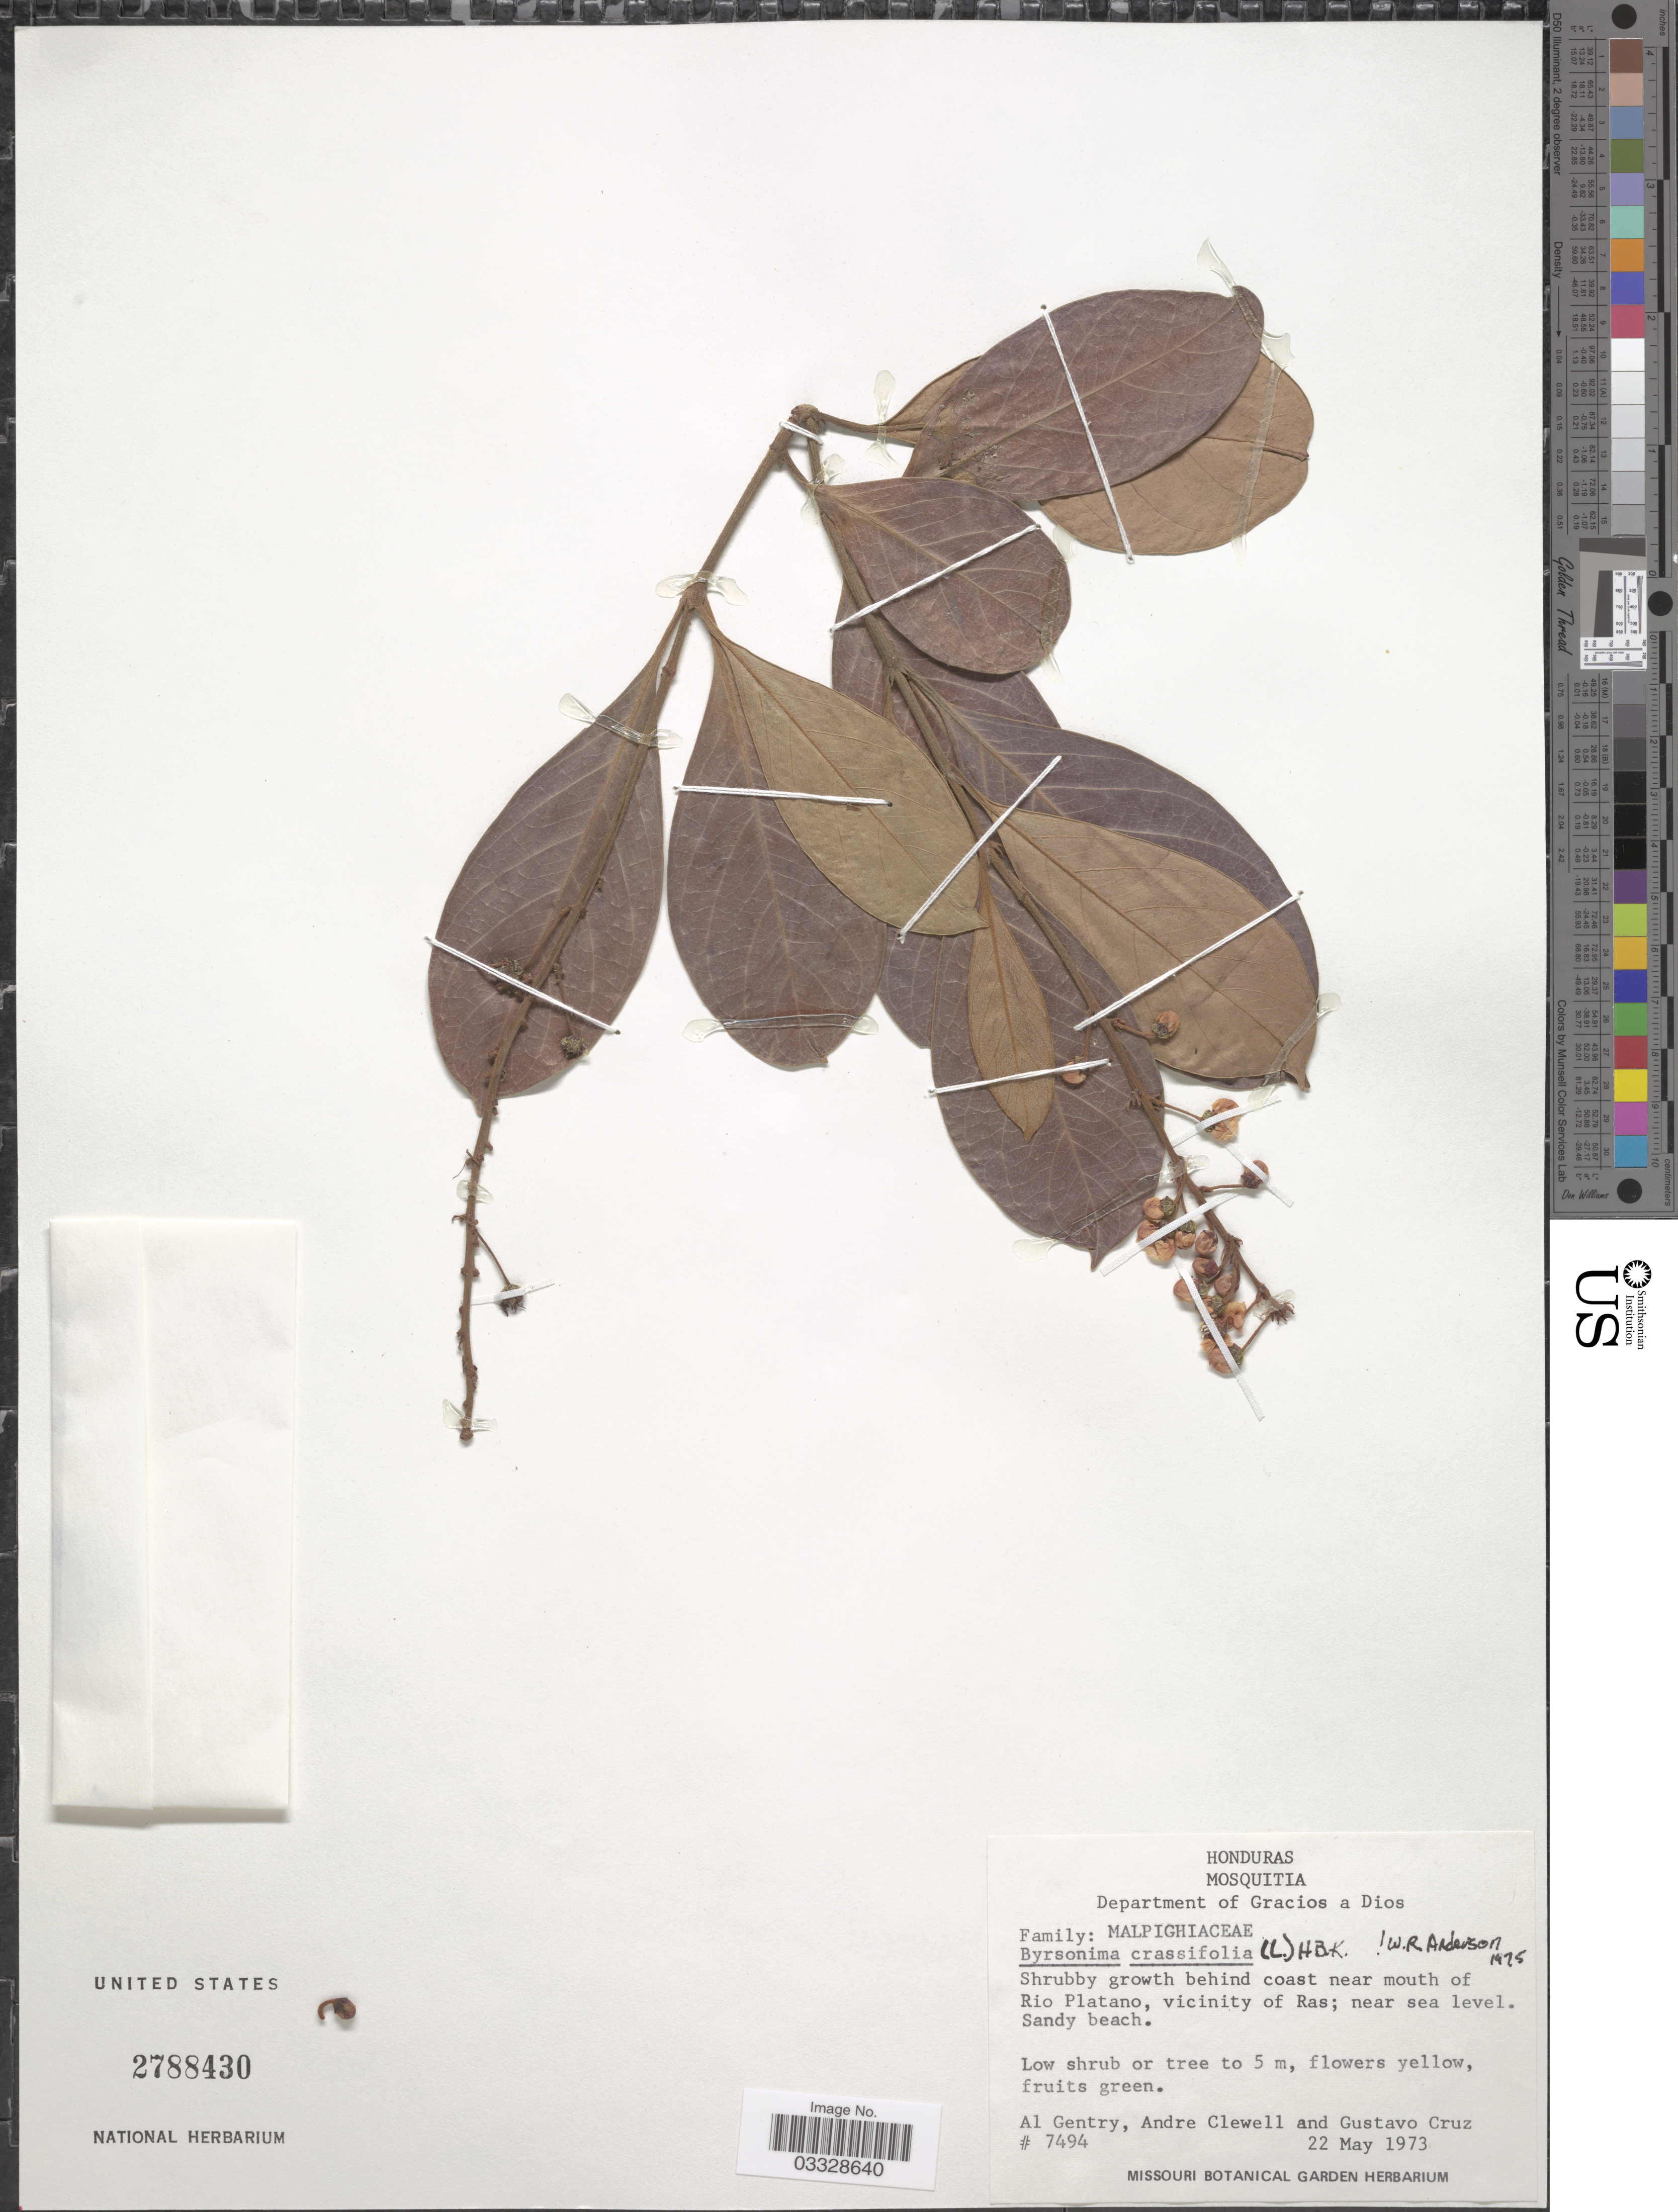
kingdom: Plantae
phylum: Tracheophyta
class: Magnoliopsida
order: Malpighiales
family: Malpighiaceae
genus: Byrsonima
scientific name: Byrsonima crassifolia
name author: (L.) Kunth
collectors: A. H. Gentry, A. Clewell & G. Cruz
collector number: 7494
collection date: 1973-05-22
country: Honduras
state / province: Gracias de Dios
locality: Mosquitia. Department of Gracios a Dios. Behind coast near mouth of Rio Platano, vicinity of Ras.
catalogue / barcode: US 2788430